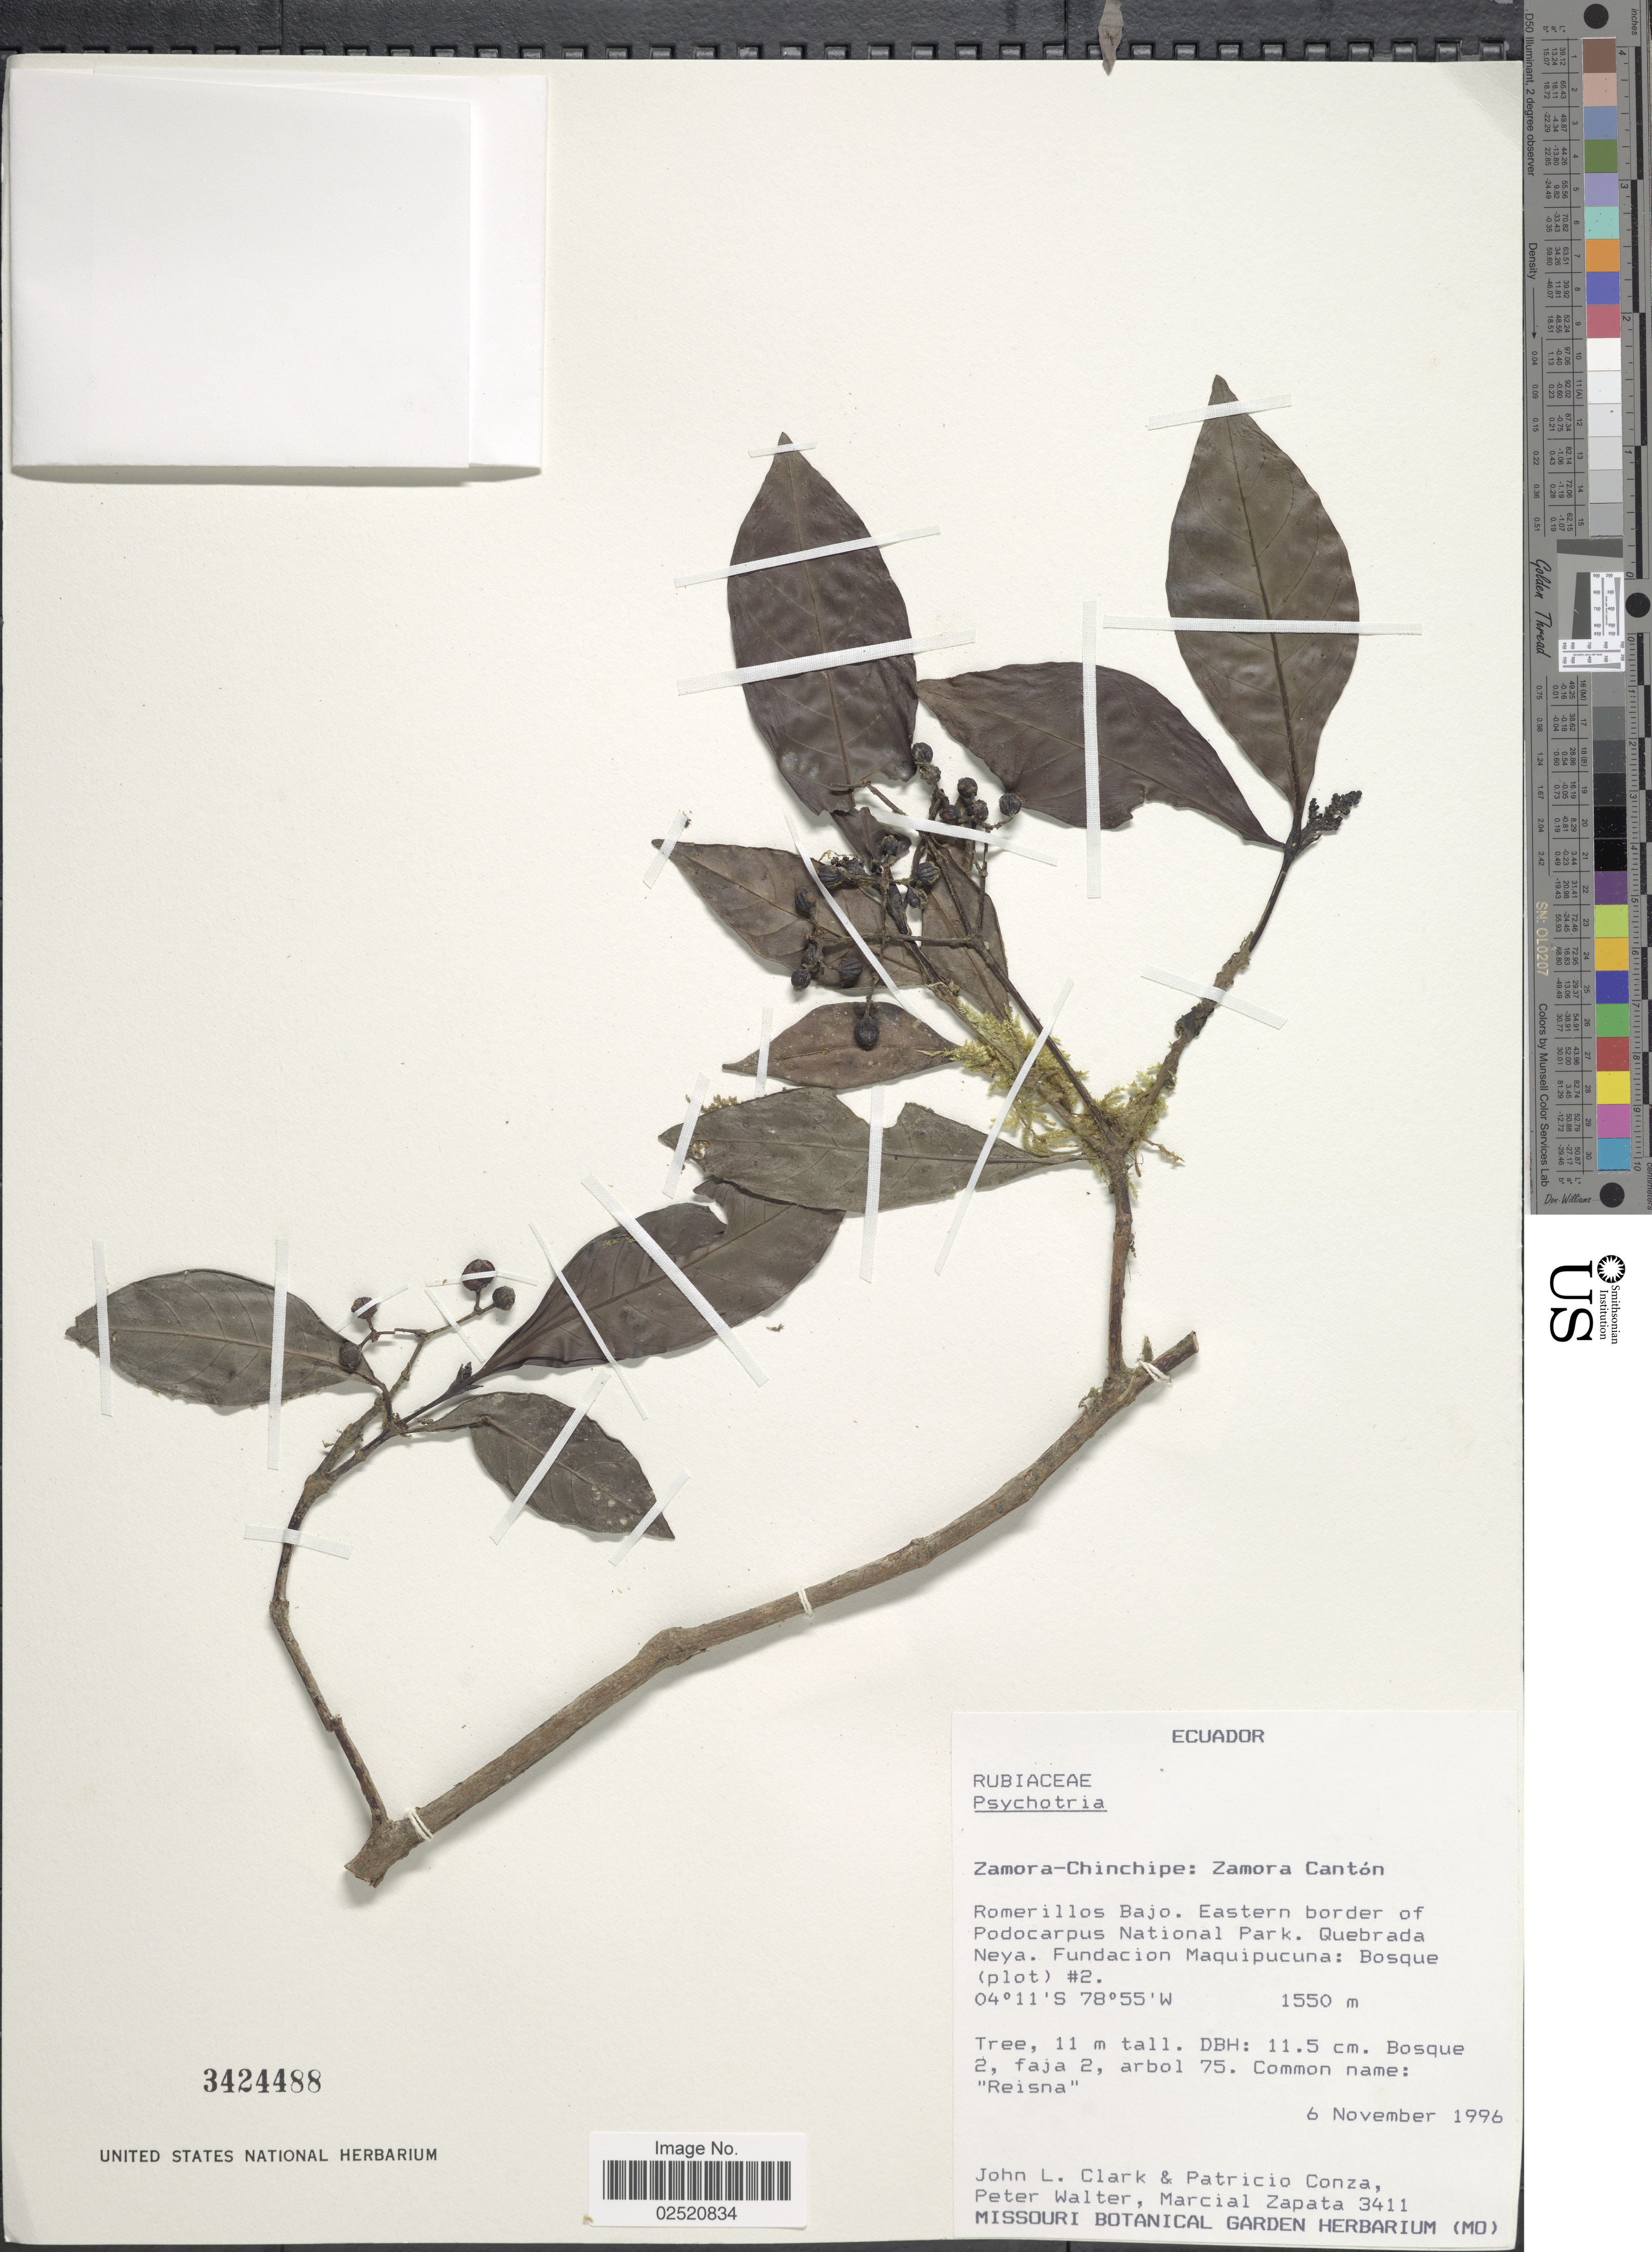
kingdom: Plantae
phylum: Tracheophyta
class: Magnoliopsida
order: Gentianales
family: Rubiaceae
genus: Psychotria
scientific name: Psychotria sp.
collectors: J. L. Clark, P. Conza, P. Walter & M. Zapata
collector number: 3411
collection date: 1996-11-06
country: Ecuador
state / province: Zamora-Chinchipe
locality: Zamora Canton, Romerillos Bajo, Eastern border of Podocarpus National Park, Quebrada Neya, Fundacion Maquipucuna: Bosque (plot) #2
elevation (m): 1550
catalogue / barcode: US 3424488